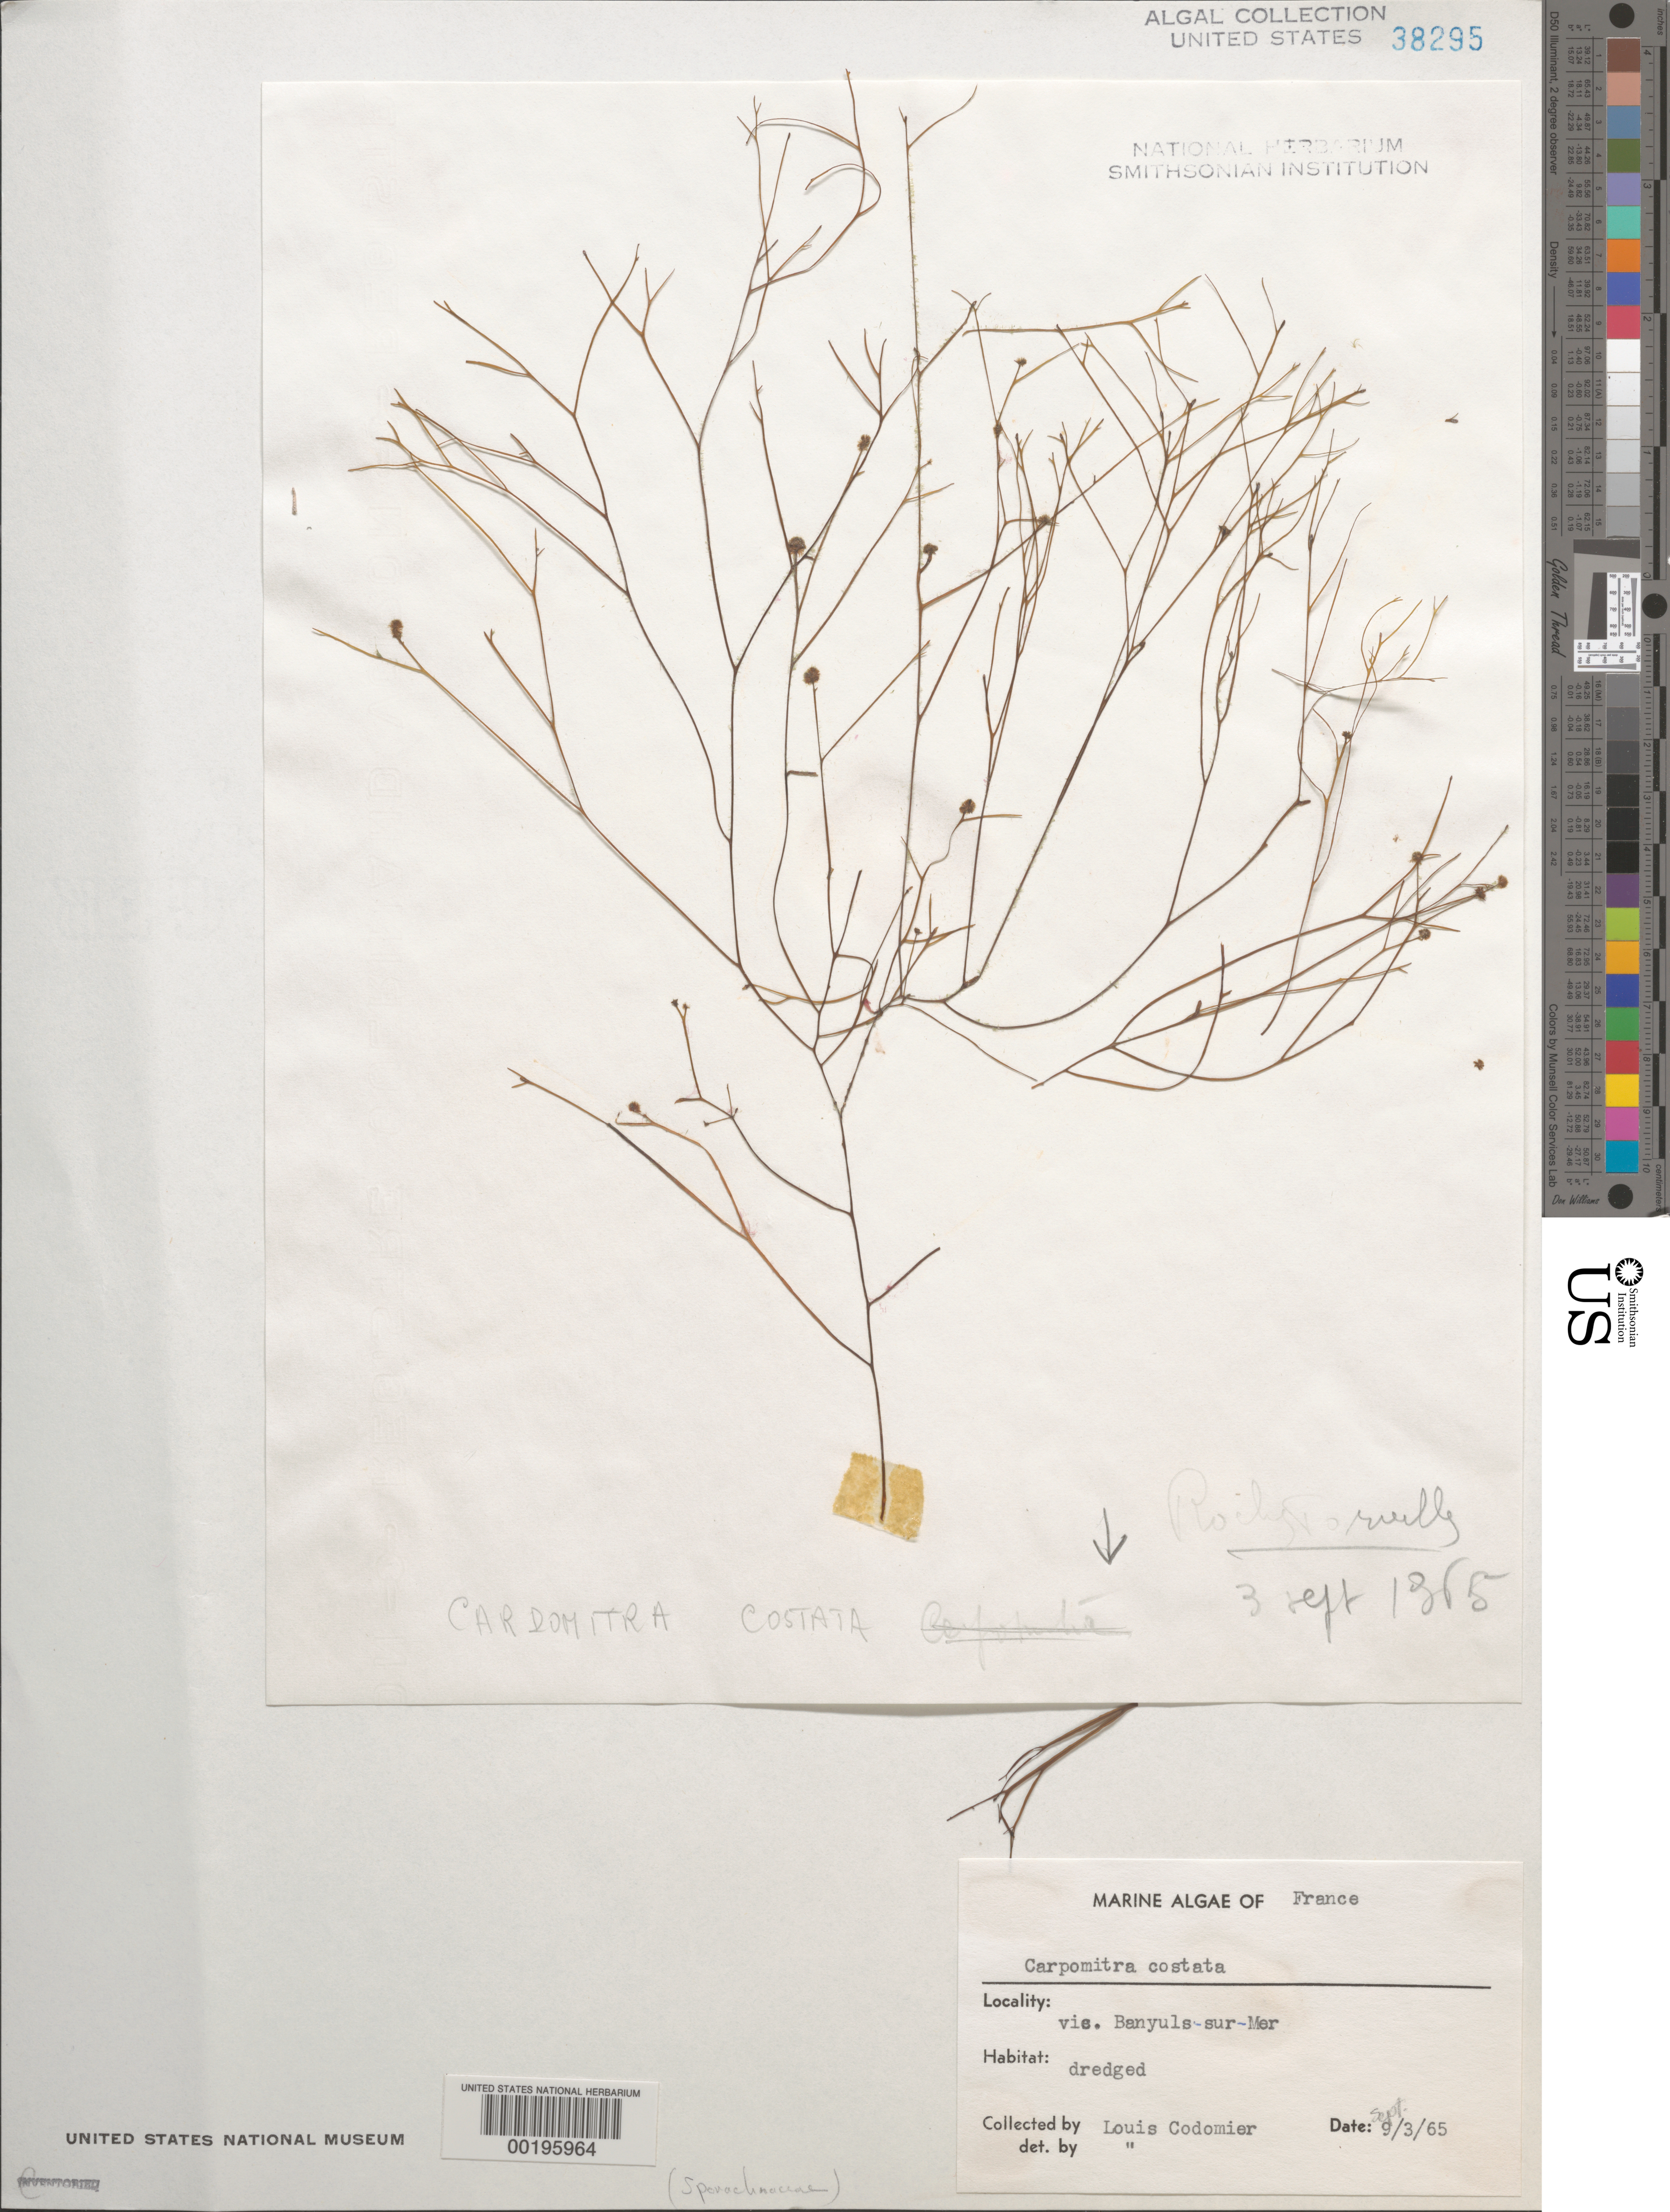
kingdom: Chromista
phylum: Ochrophyta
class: Phaeophyceae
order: Sporochnales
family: Sporochnaceae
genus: Carpomitra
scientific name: Carpomitra costata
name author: (Stackh.) Batters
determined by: Codomier, L.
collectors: L. Codomier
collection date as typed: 03 Sep 1965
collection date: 1965-09-03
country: France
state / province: Occitanie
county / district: Pyrénées-Orientales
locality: Banyuls-sur-Mer area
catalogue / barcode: US 38295